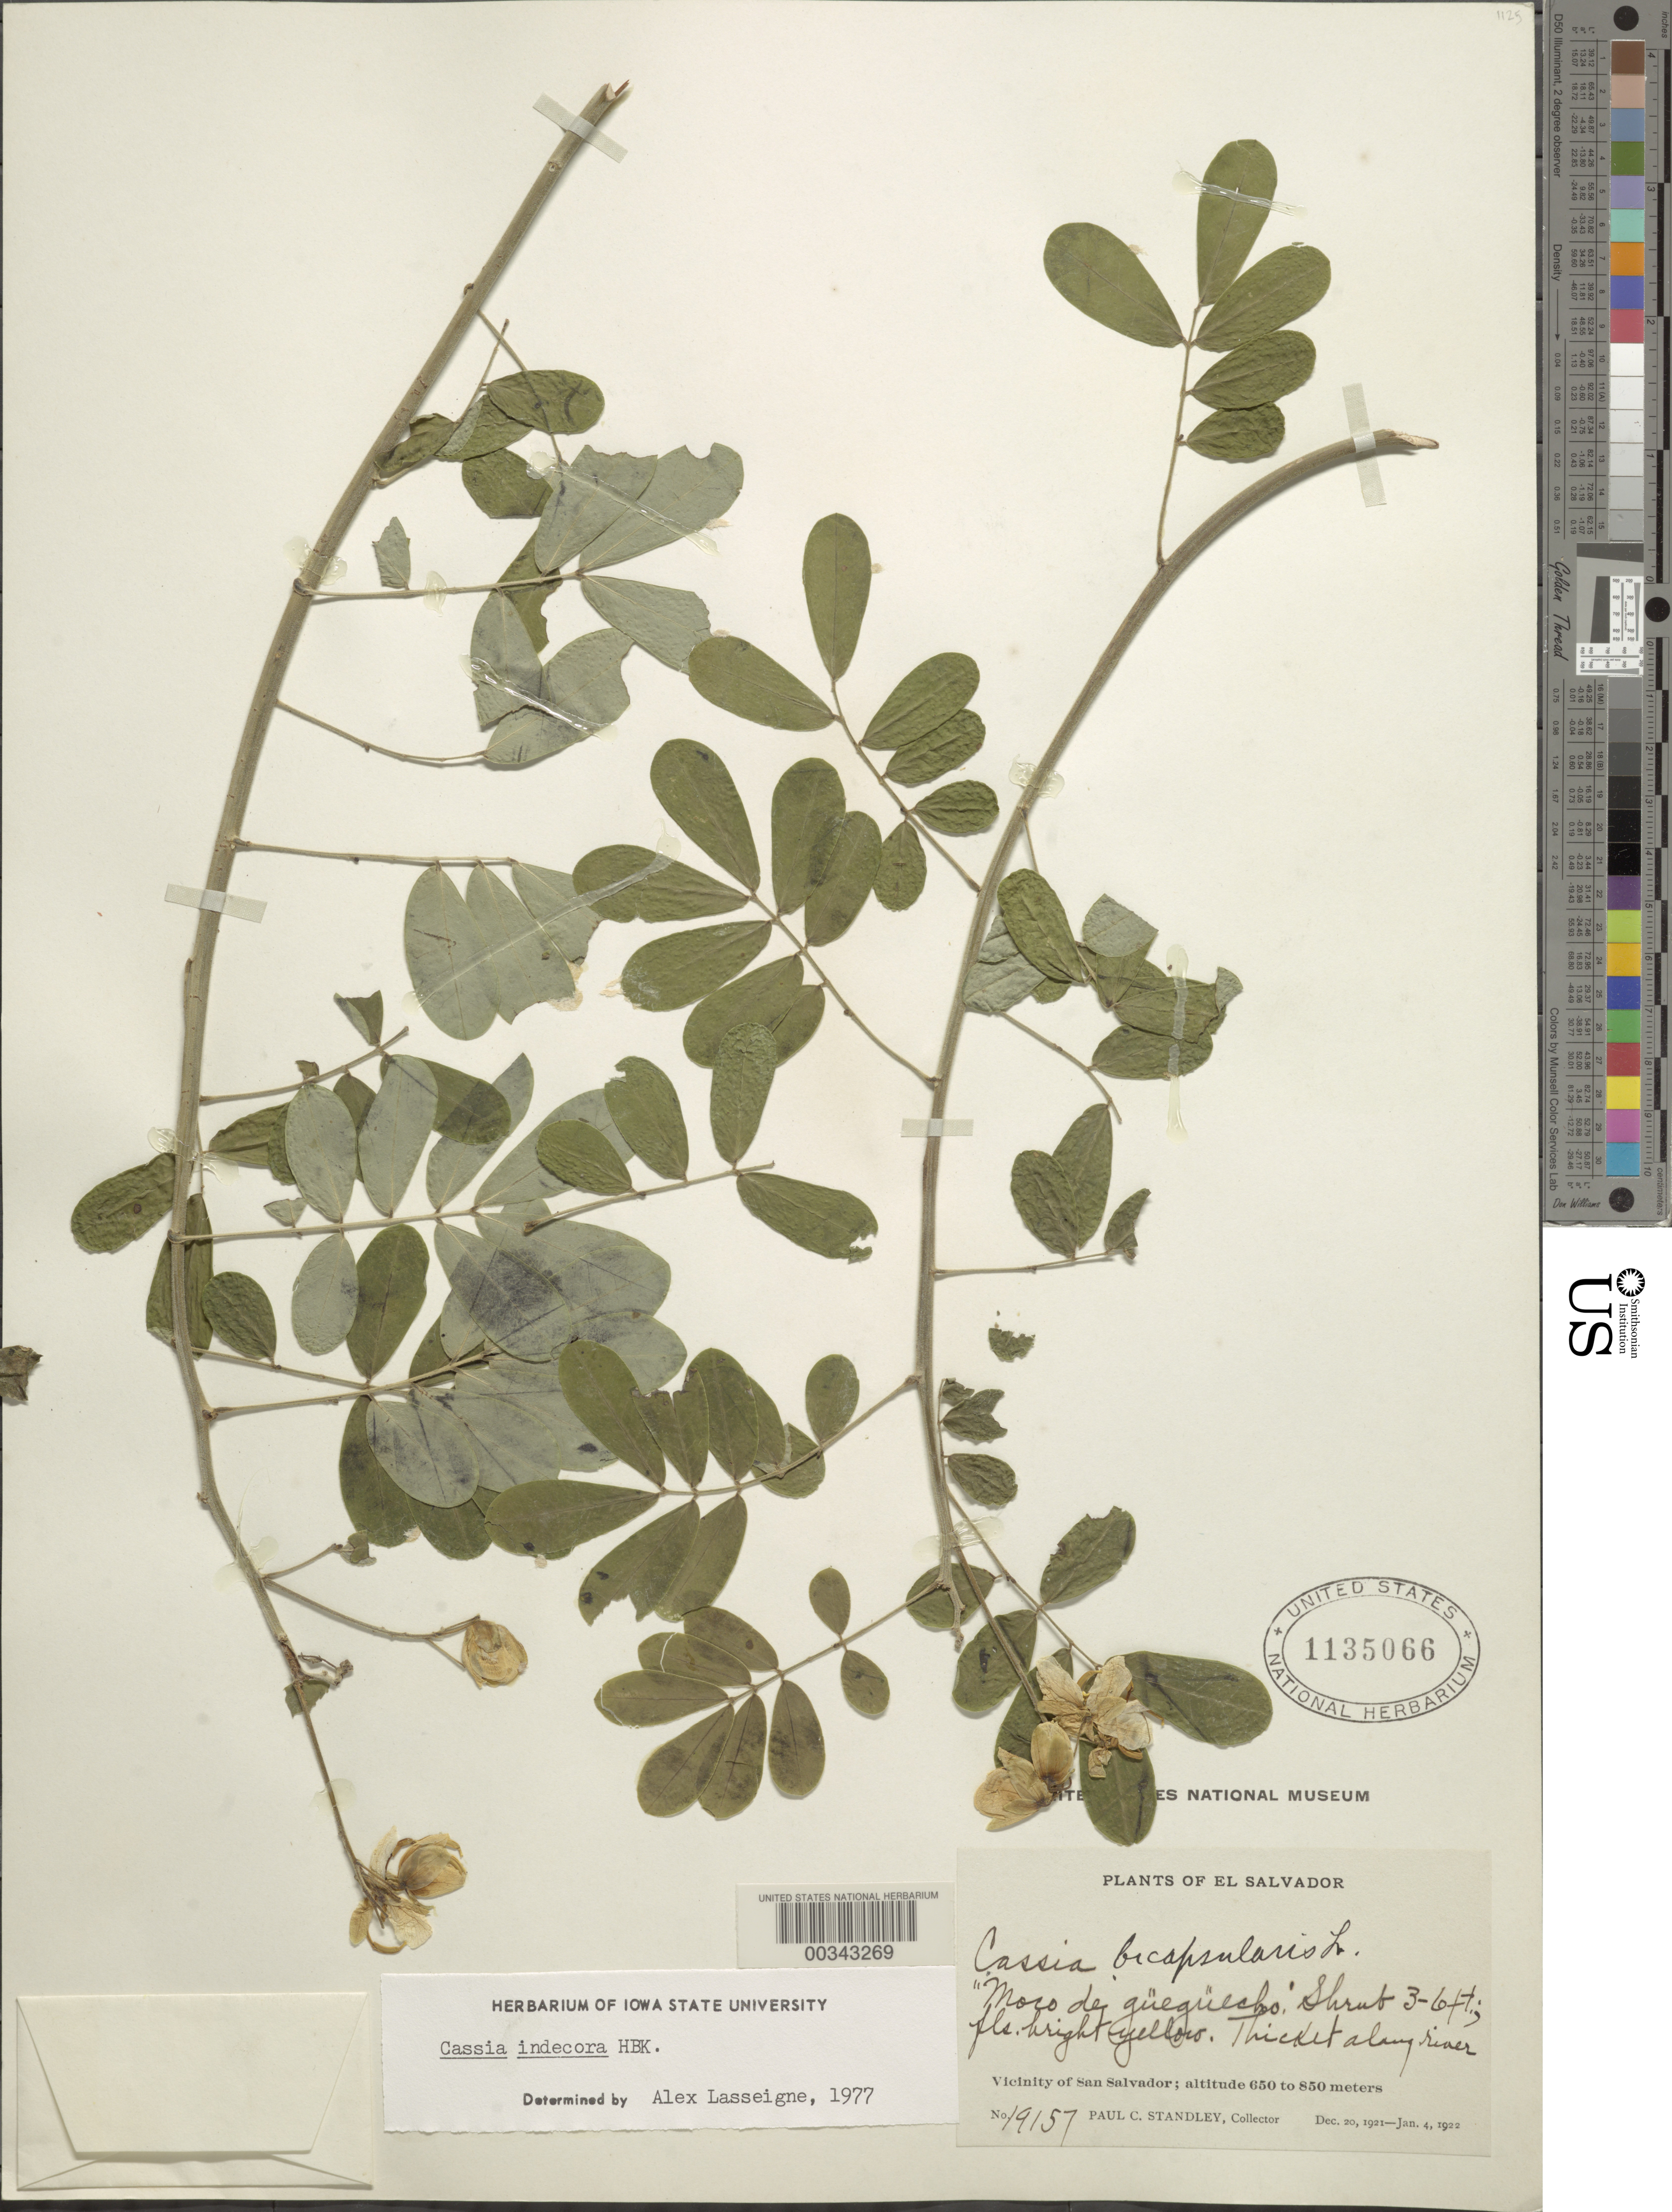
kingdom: Plantae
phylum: Tracheophyta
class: Magnoliopsida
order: Fabales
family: Fabaceae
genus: Senna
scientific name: Senna pendula var. advena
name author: (Vogel) H.S. Irwin & Barneby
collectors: P. C. Standley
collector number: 19157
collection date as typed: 20 Dec 1921 to 04 Jan 1922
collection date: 1921-12-20/1922-01-04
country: El Salvador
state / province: San Salvador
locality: Vicinity of san salvador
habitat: Thicket along river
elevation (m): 650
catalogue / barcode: US 1135066